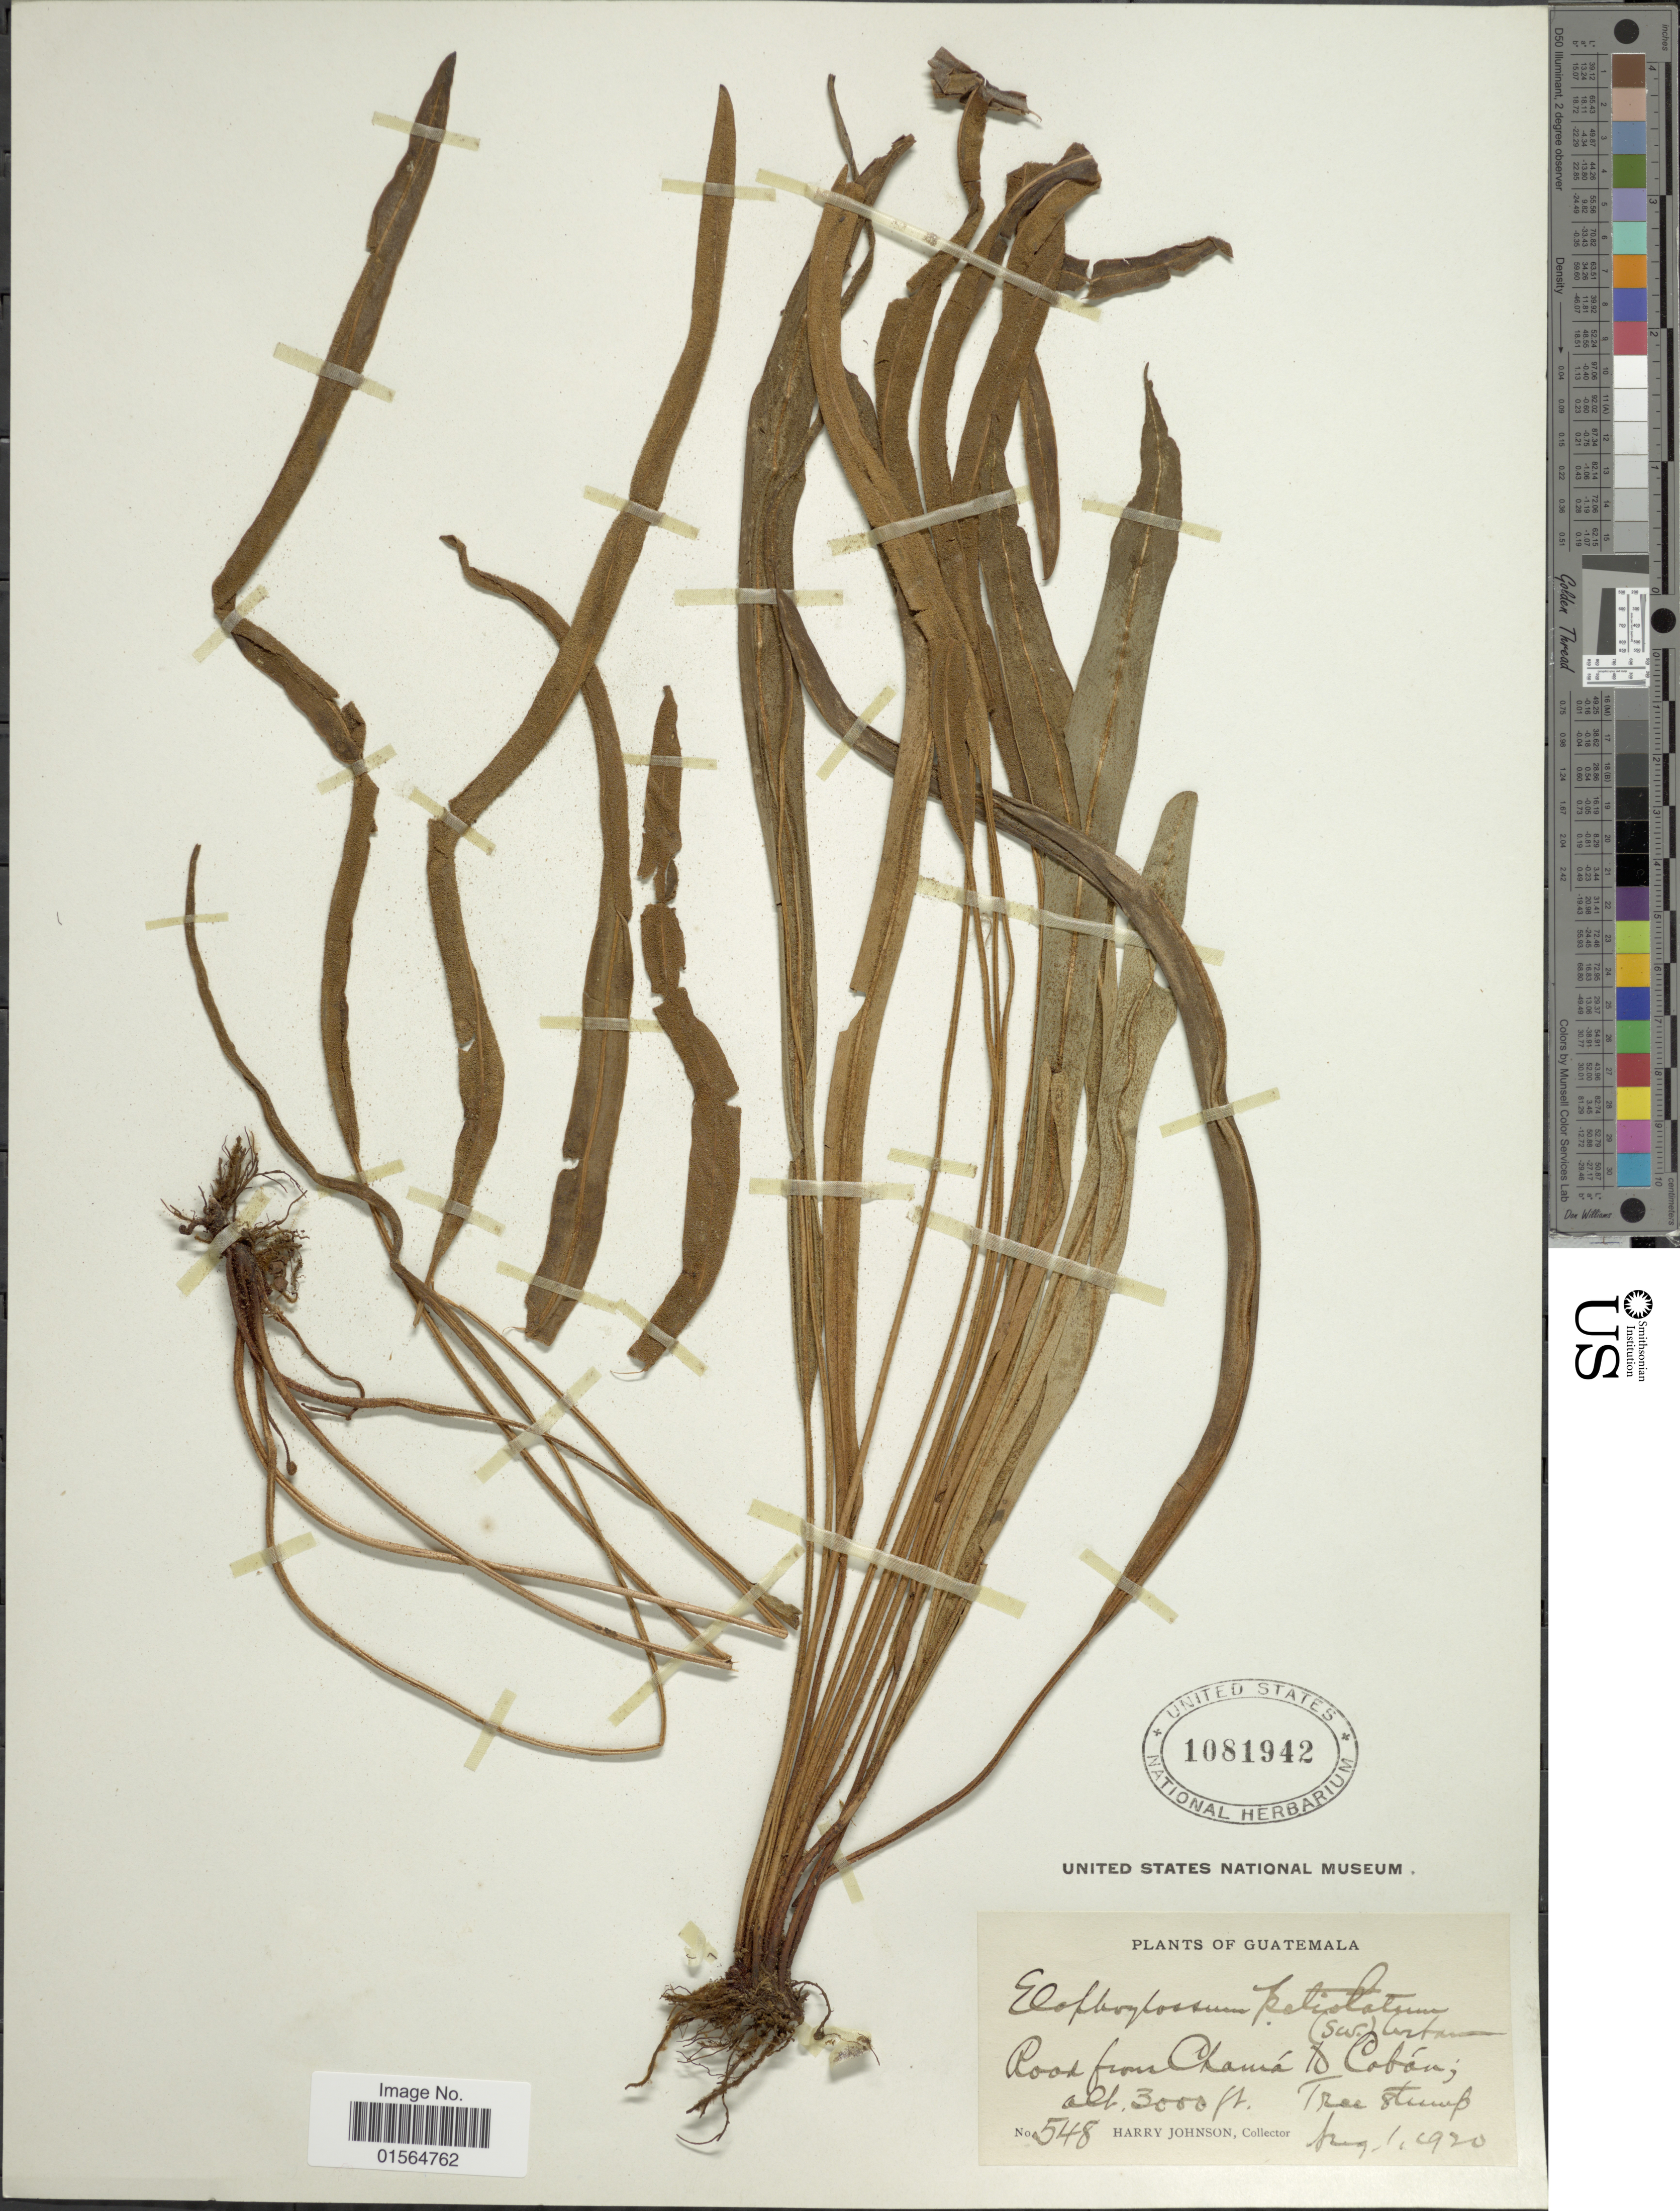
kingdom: Plantae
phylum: Tracheophyta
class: Polypodiopsida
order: Polypodiales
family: Dryopteridaceae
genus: Elaphoglossum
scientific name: Elaphoglossum petiolatum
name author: (Sw.) Urb.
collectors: H. Johnson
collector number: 548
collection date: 1920-08-01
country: Guatemala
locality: Road from Chama [Foreign script] Coban, Tree stump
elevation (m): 914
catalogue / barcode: US 1081942